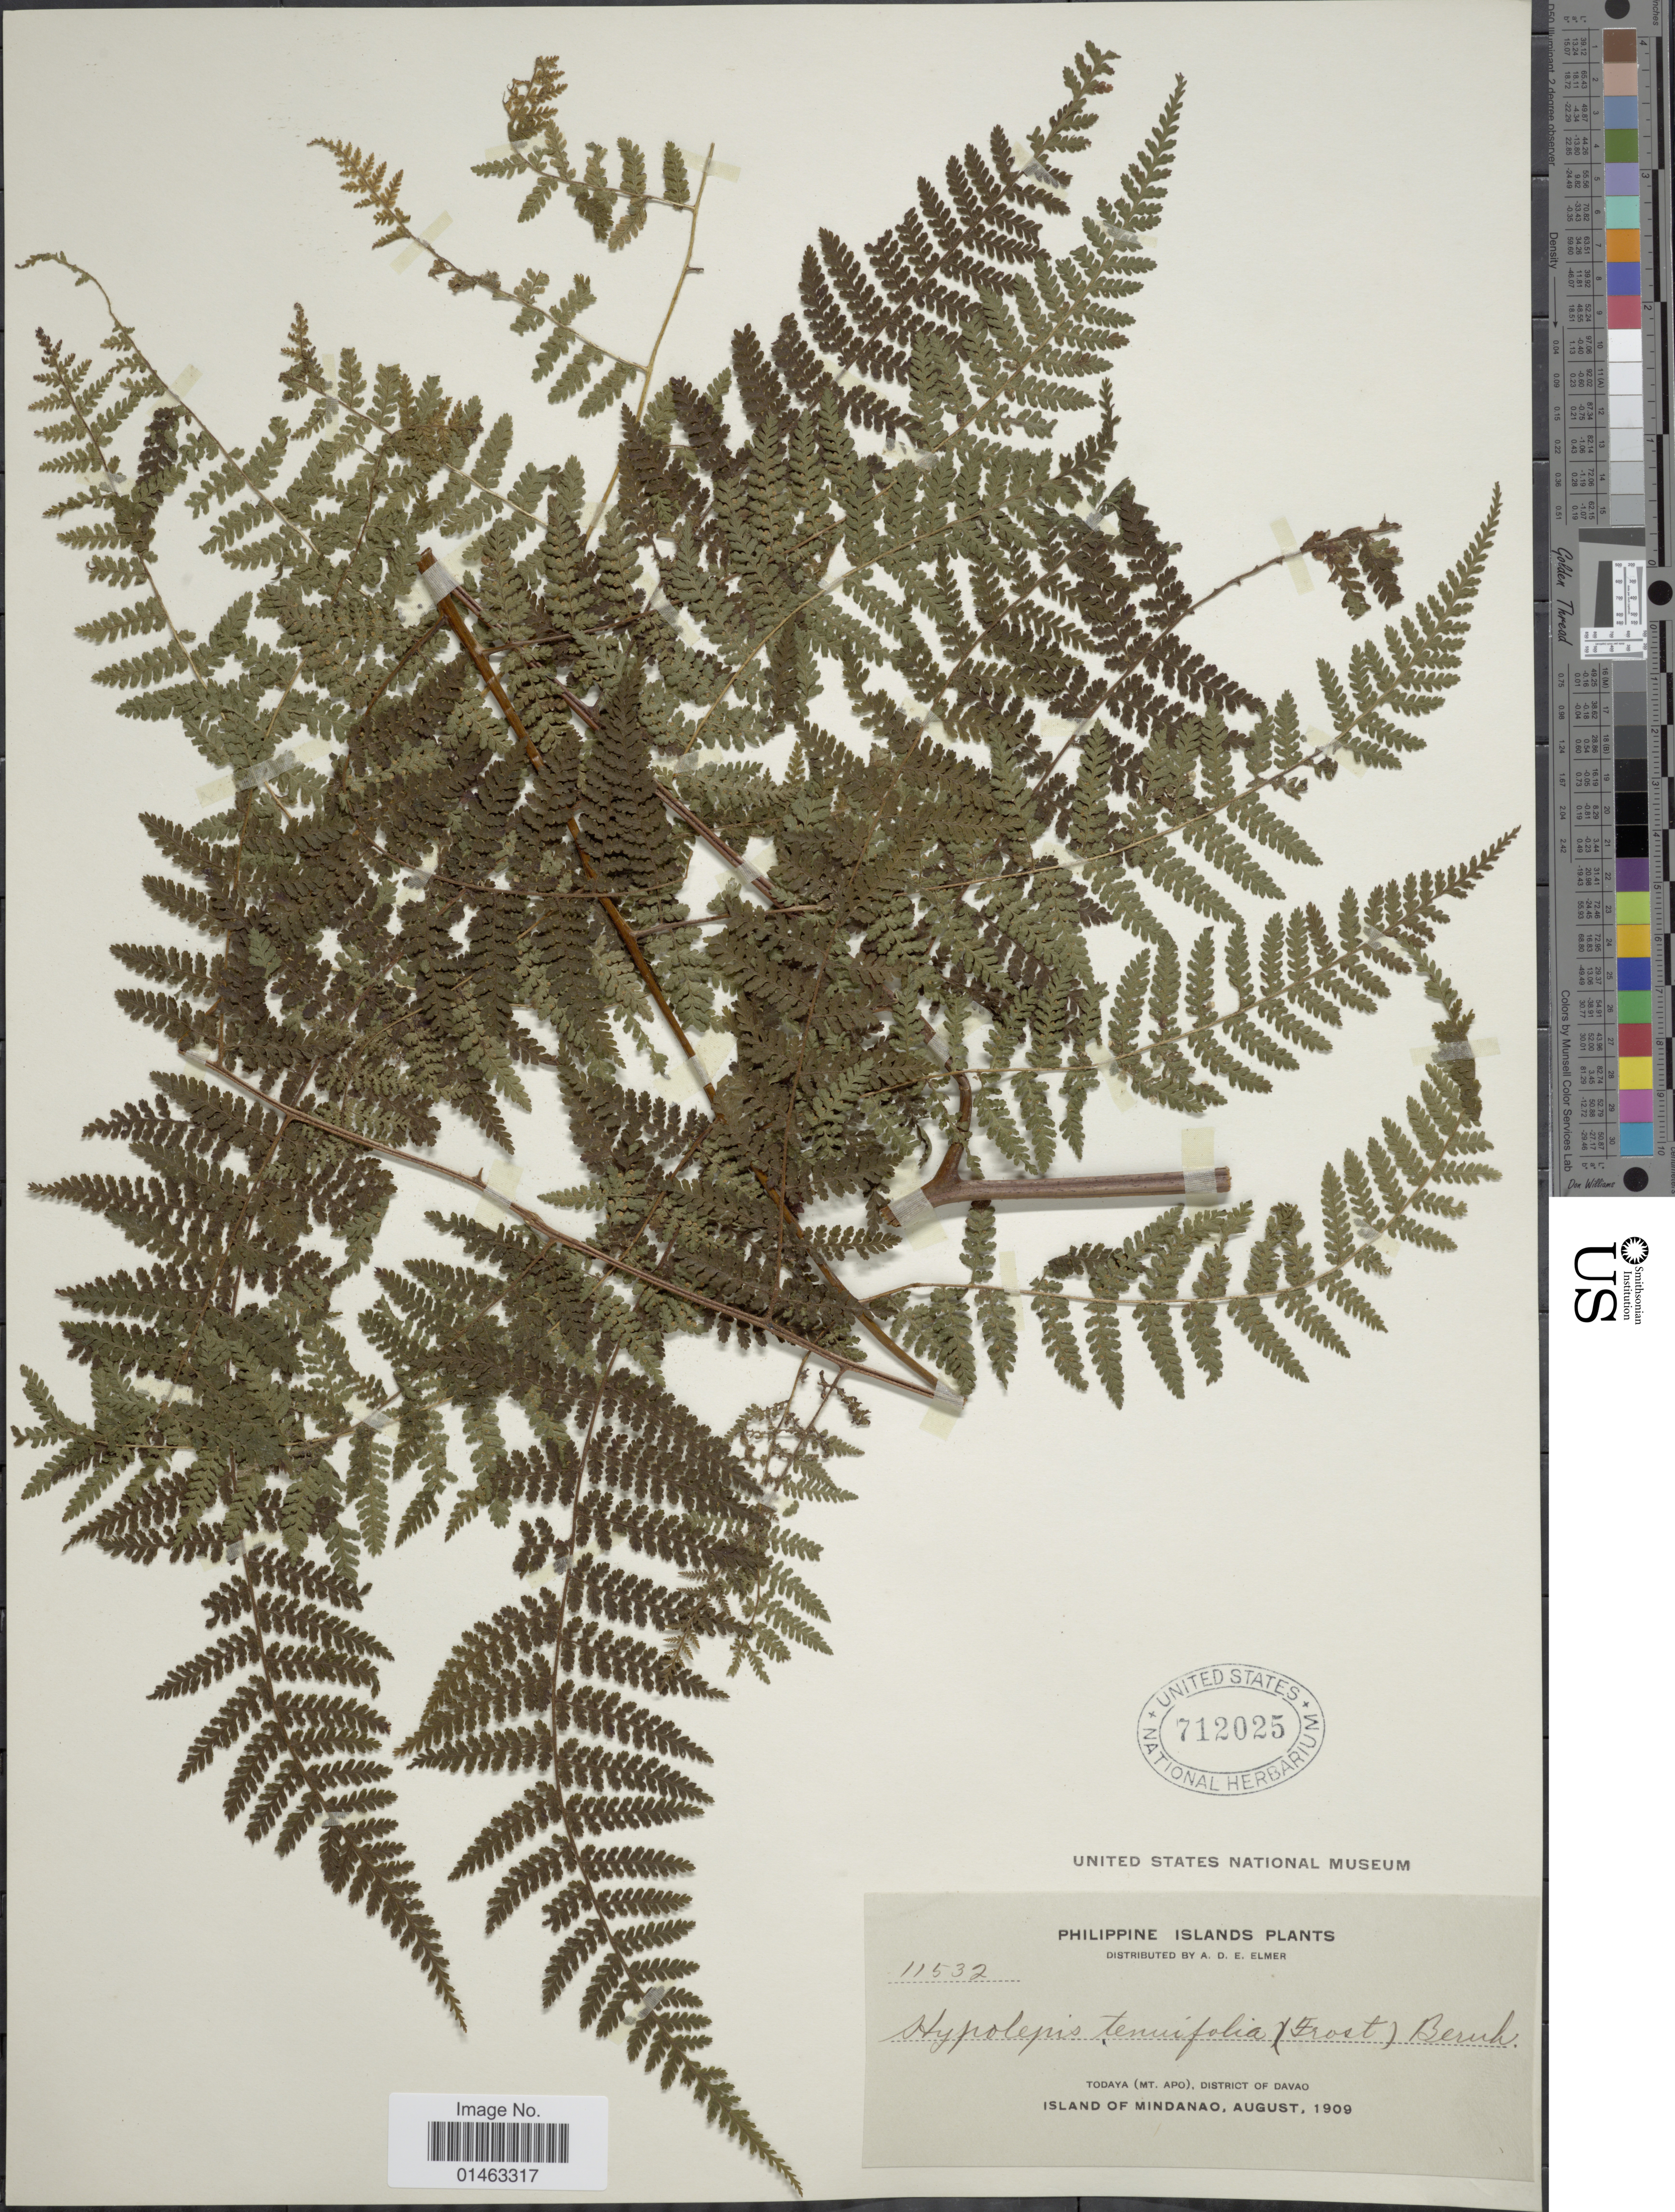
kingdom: Plantae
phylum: Tracheophyta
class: Polypodiopsida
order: Polypodiales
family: Dennstaedtiaceae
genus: Hypolepis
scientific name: Hypolepis tenuifolia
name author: (G. Forst.) Bernh.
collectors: A. D. E. Elmer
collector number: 11532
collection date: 1909-08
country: Philippines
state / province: Davao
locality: Todaya (Mt. Apo). District of Davao. Island of Mindanao.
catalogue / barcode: US 712025